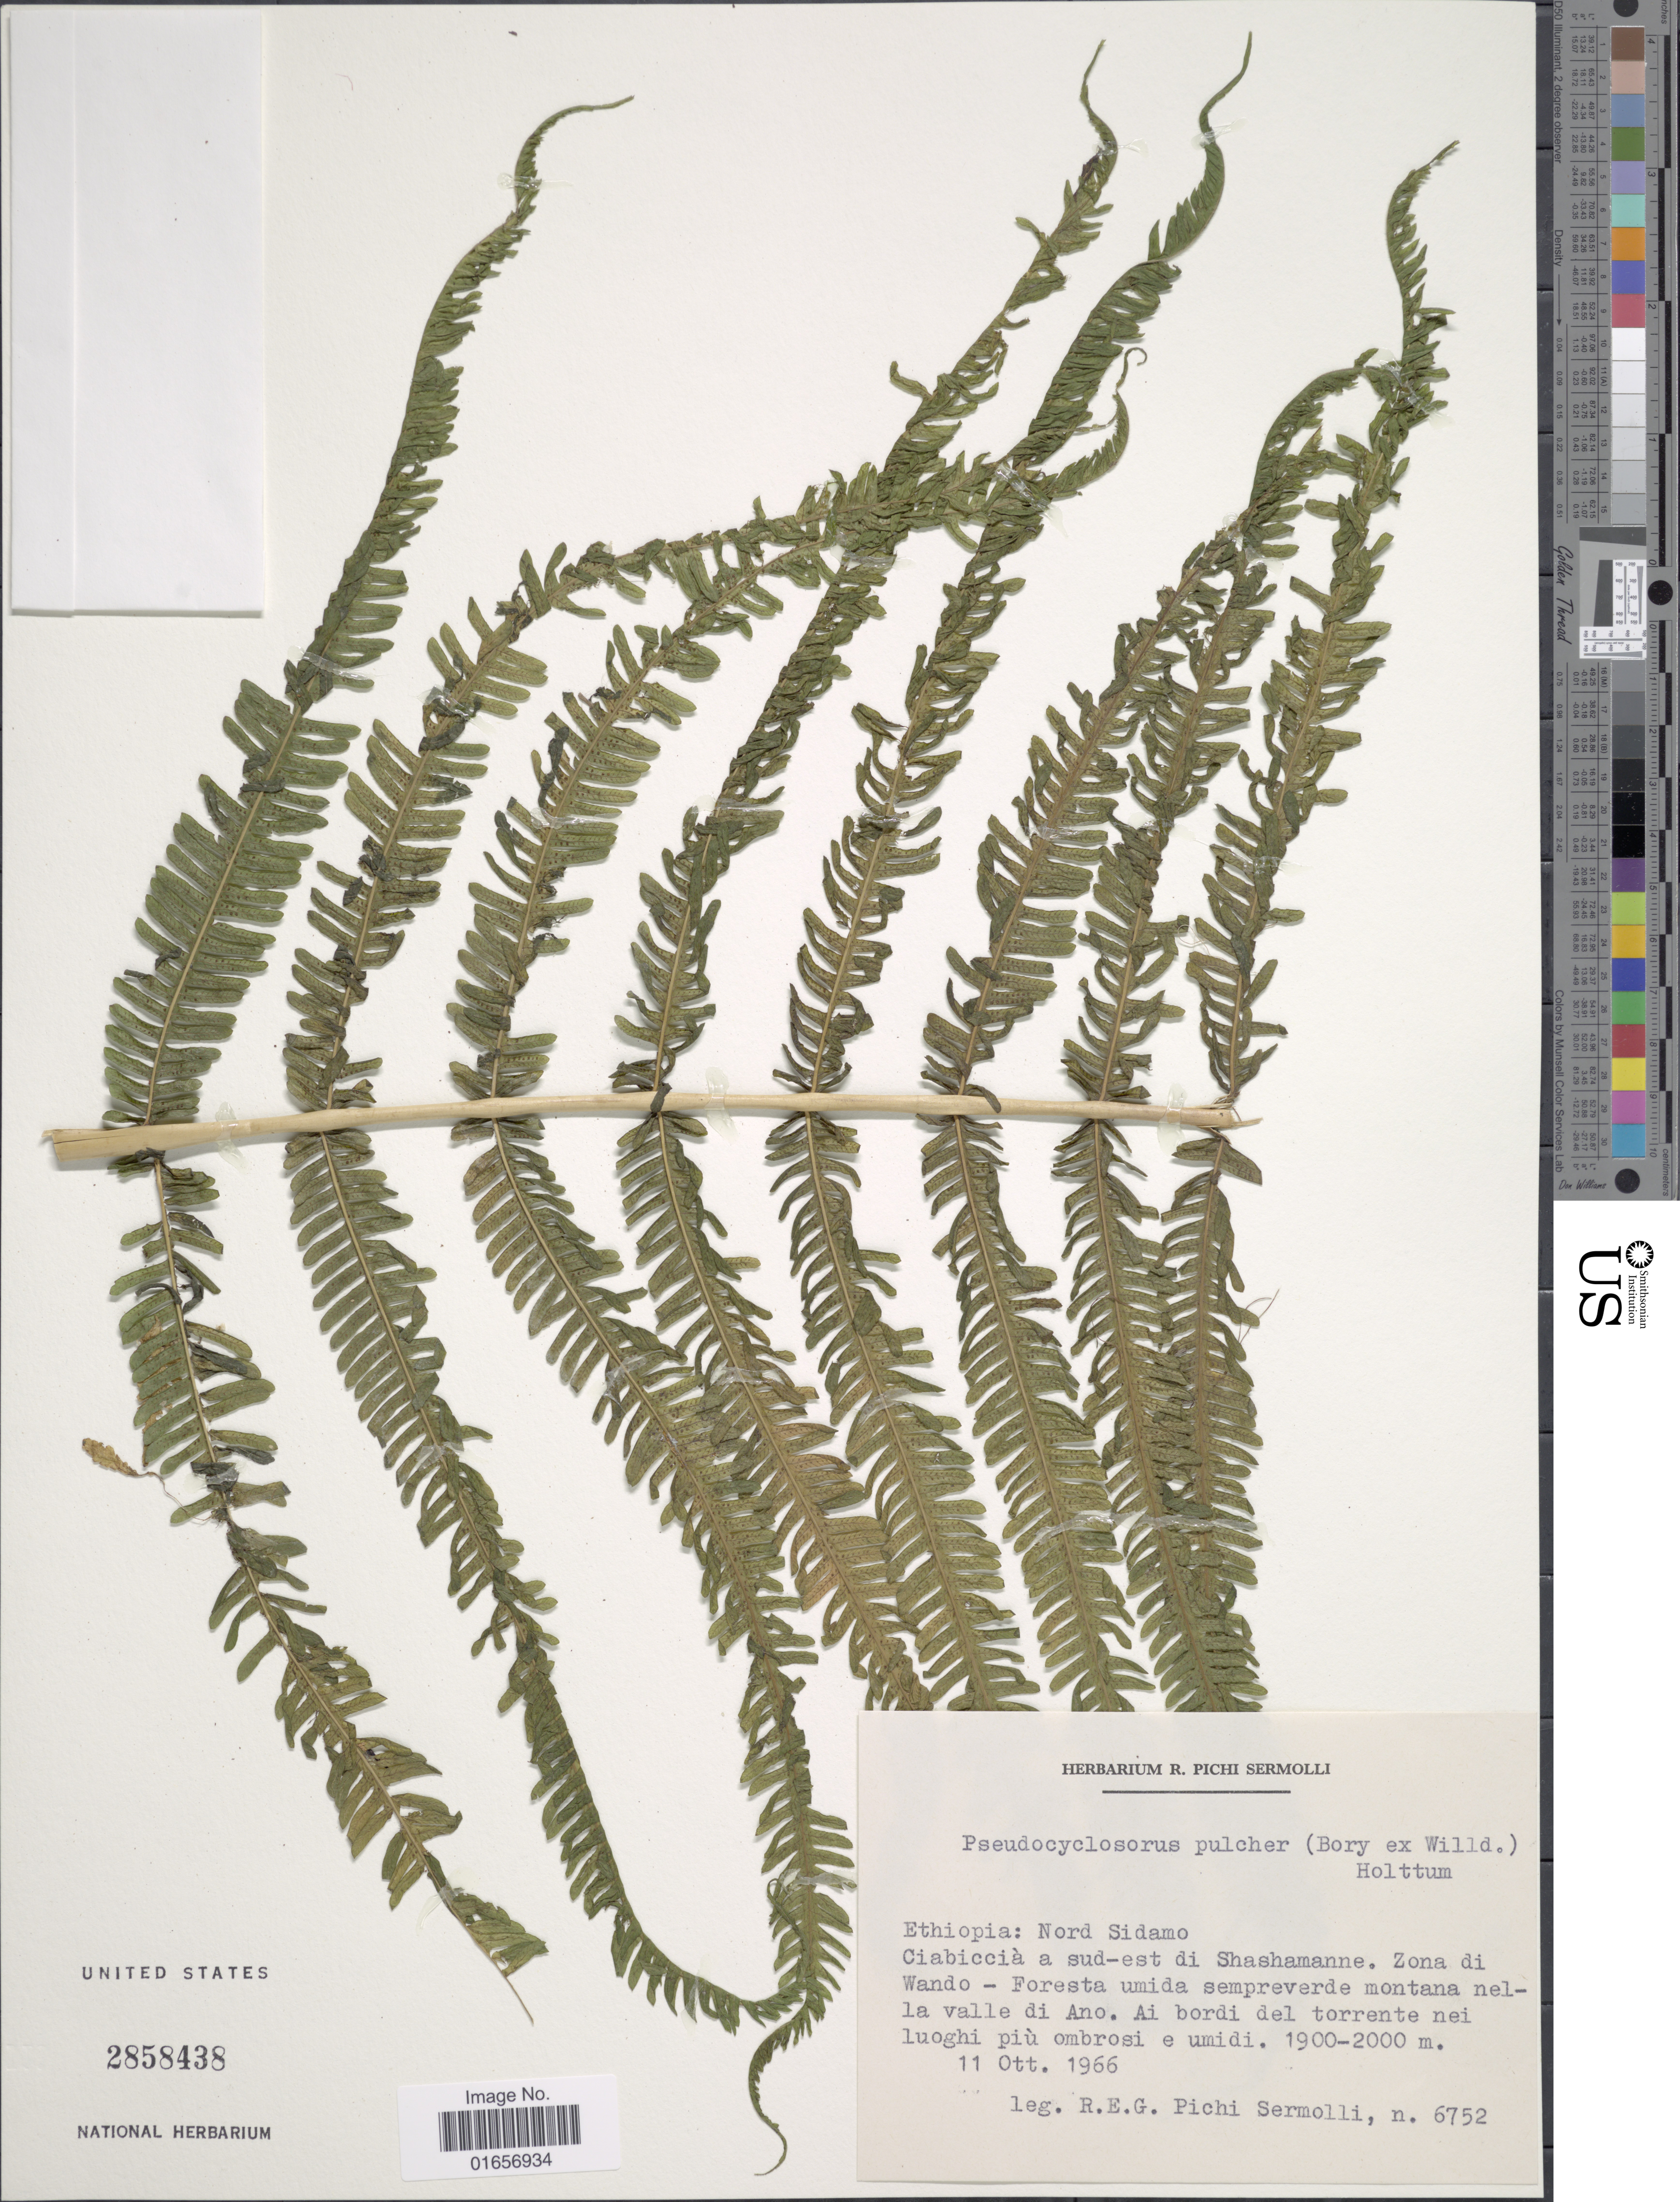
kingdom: Plantae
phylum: Tracheophyta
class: Polypodiopsida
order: Polypodiales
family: Thelypteridaceae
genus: Pseudocyclosorus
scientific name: Pseudocyclosorus pulcher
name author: (Bory ex Willd.) Holttum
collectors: R. E. Pichi-Sermolli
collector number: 6752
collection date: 1966-10-11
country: Ethiopia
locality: Nord Sidamo, Ciabicciá a sud- est di Shashamanne. Zona di Wando- Foresta umida sempreverde montana nella valle di Ano.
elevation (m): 1900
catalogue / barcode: US 2858438